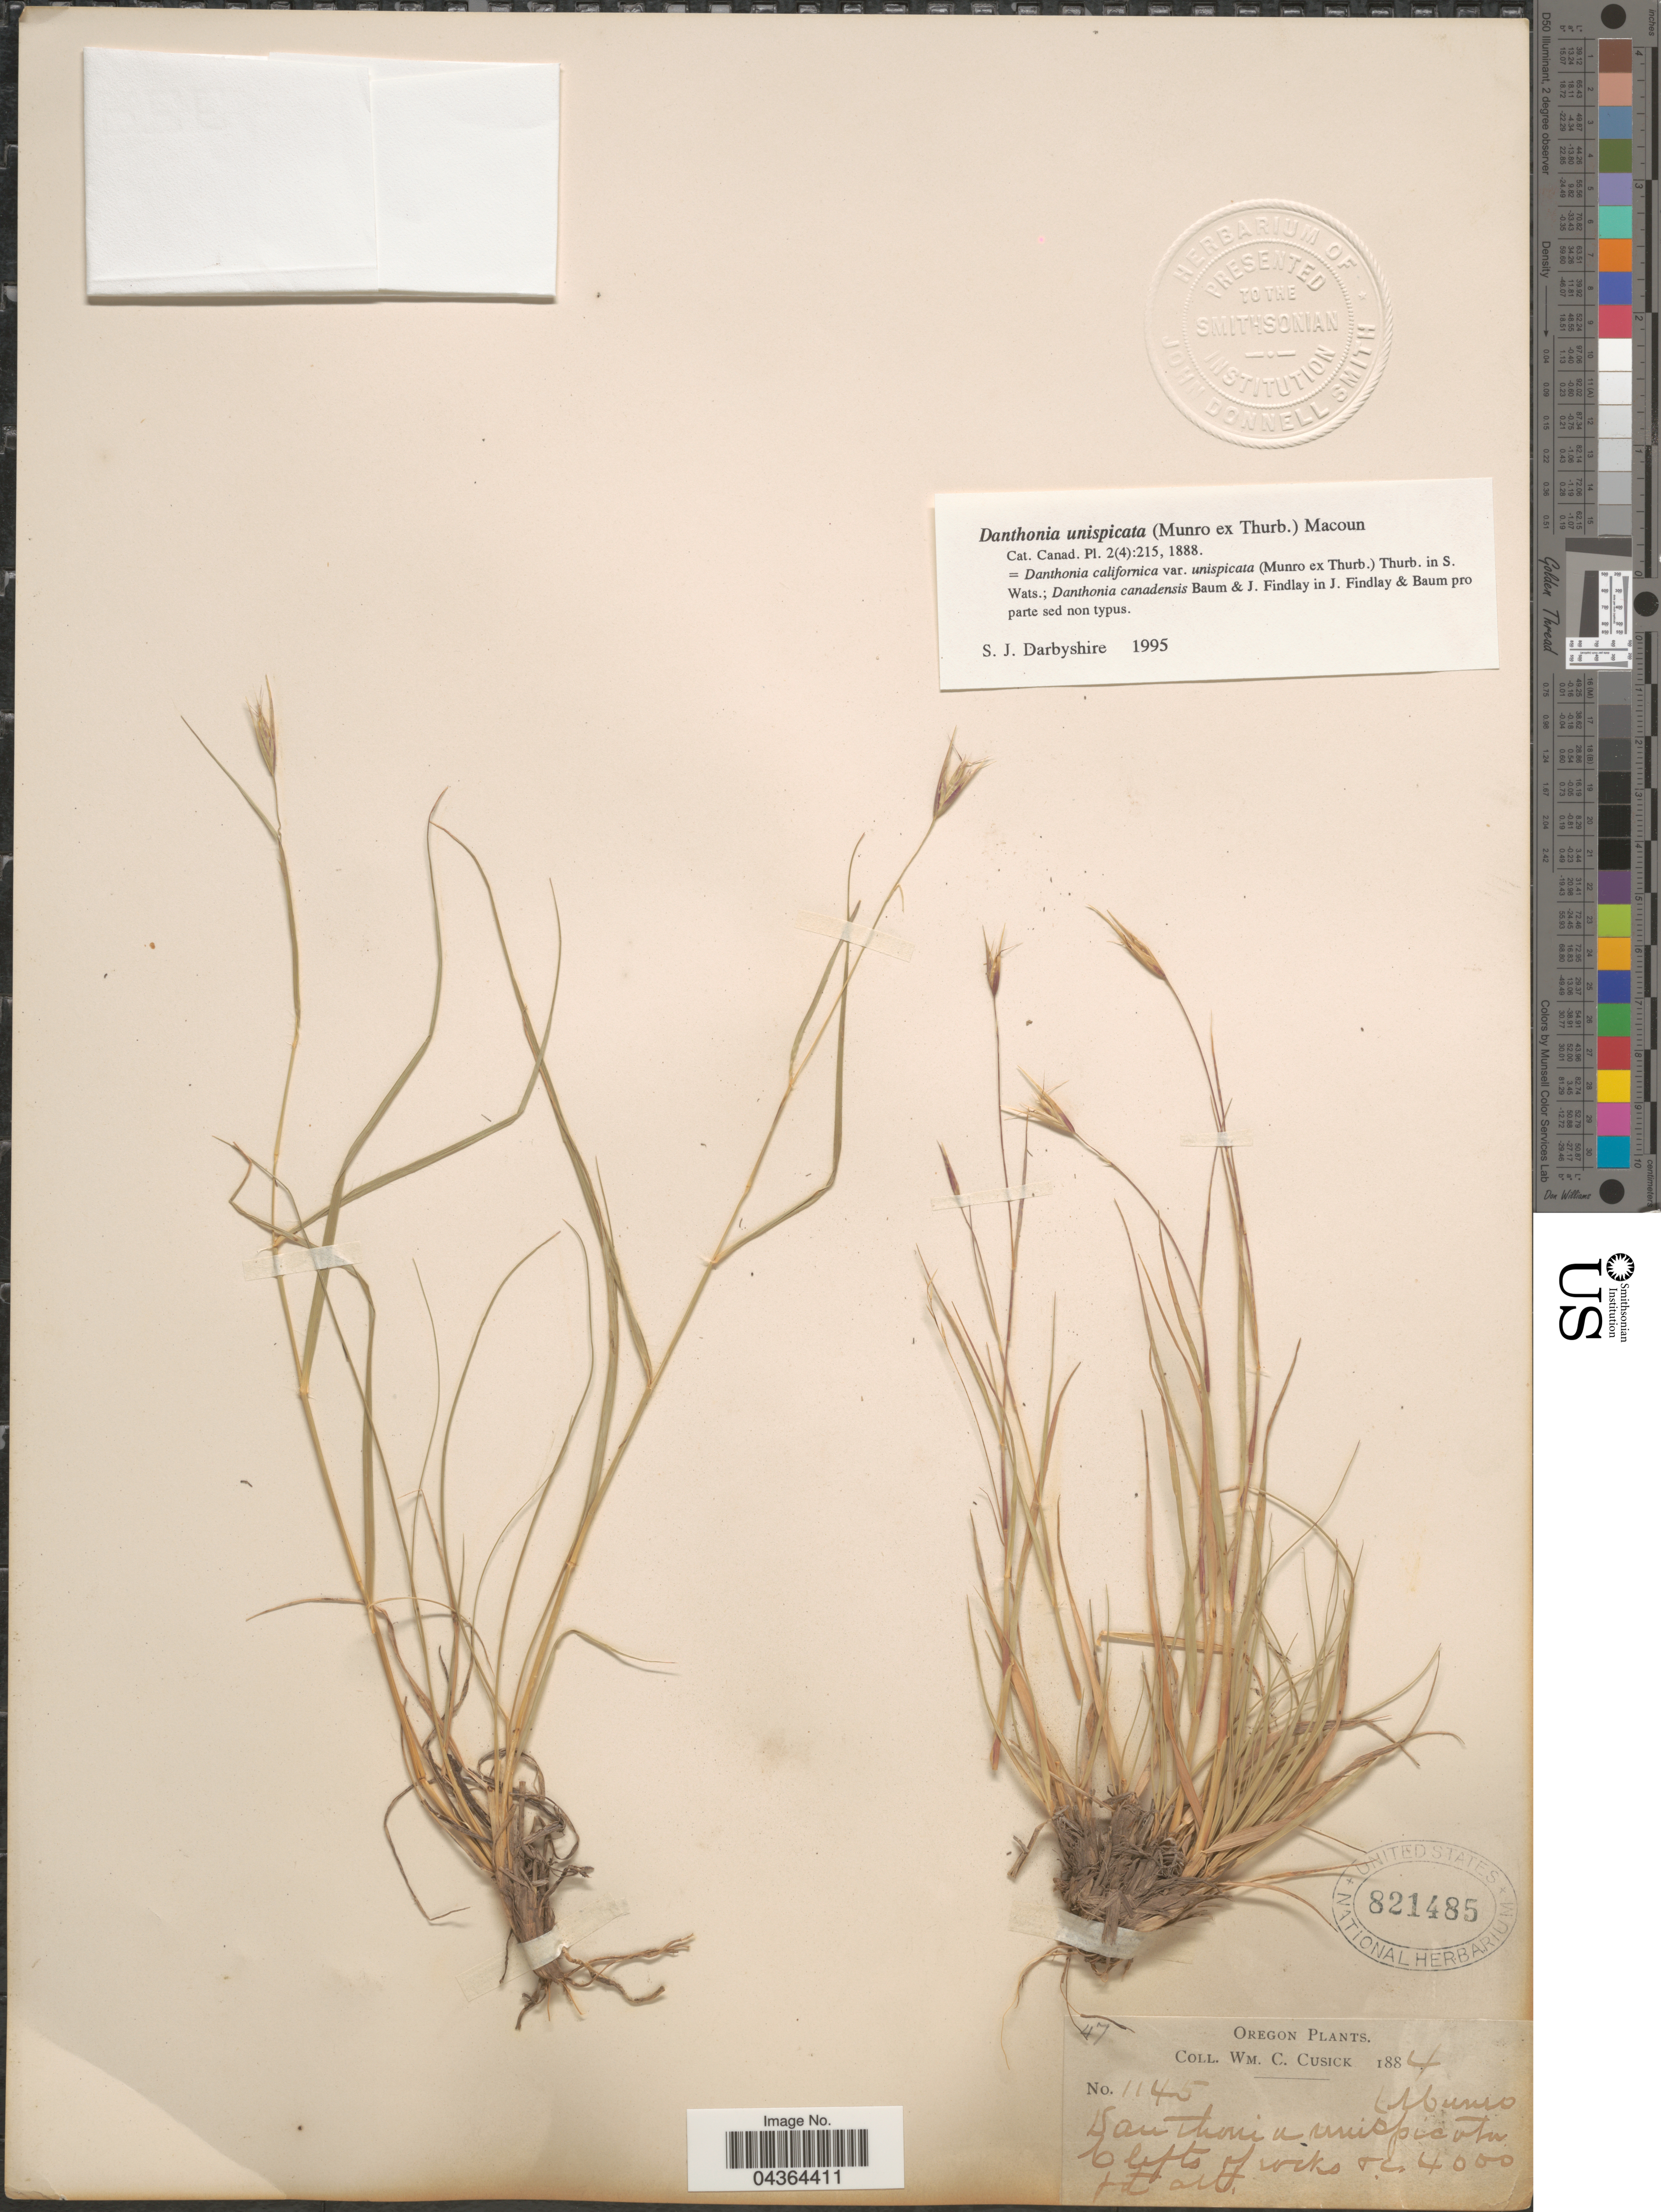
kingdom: Plantae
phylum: Tracheophyta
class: Liliopsida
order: Poales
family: Poaceae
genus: Danthonia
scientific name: Danthonia unispicata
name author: (Thurb.) Munro ex Macoun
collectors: W. C. Cusick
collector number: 1145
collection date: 1884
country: United States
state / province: Oregon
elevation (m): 1219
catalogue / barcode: US 821485